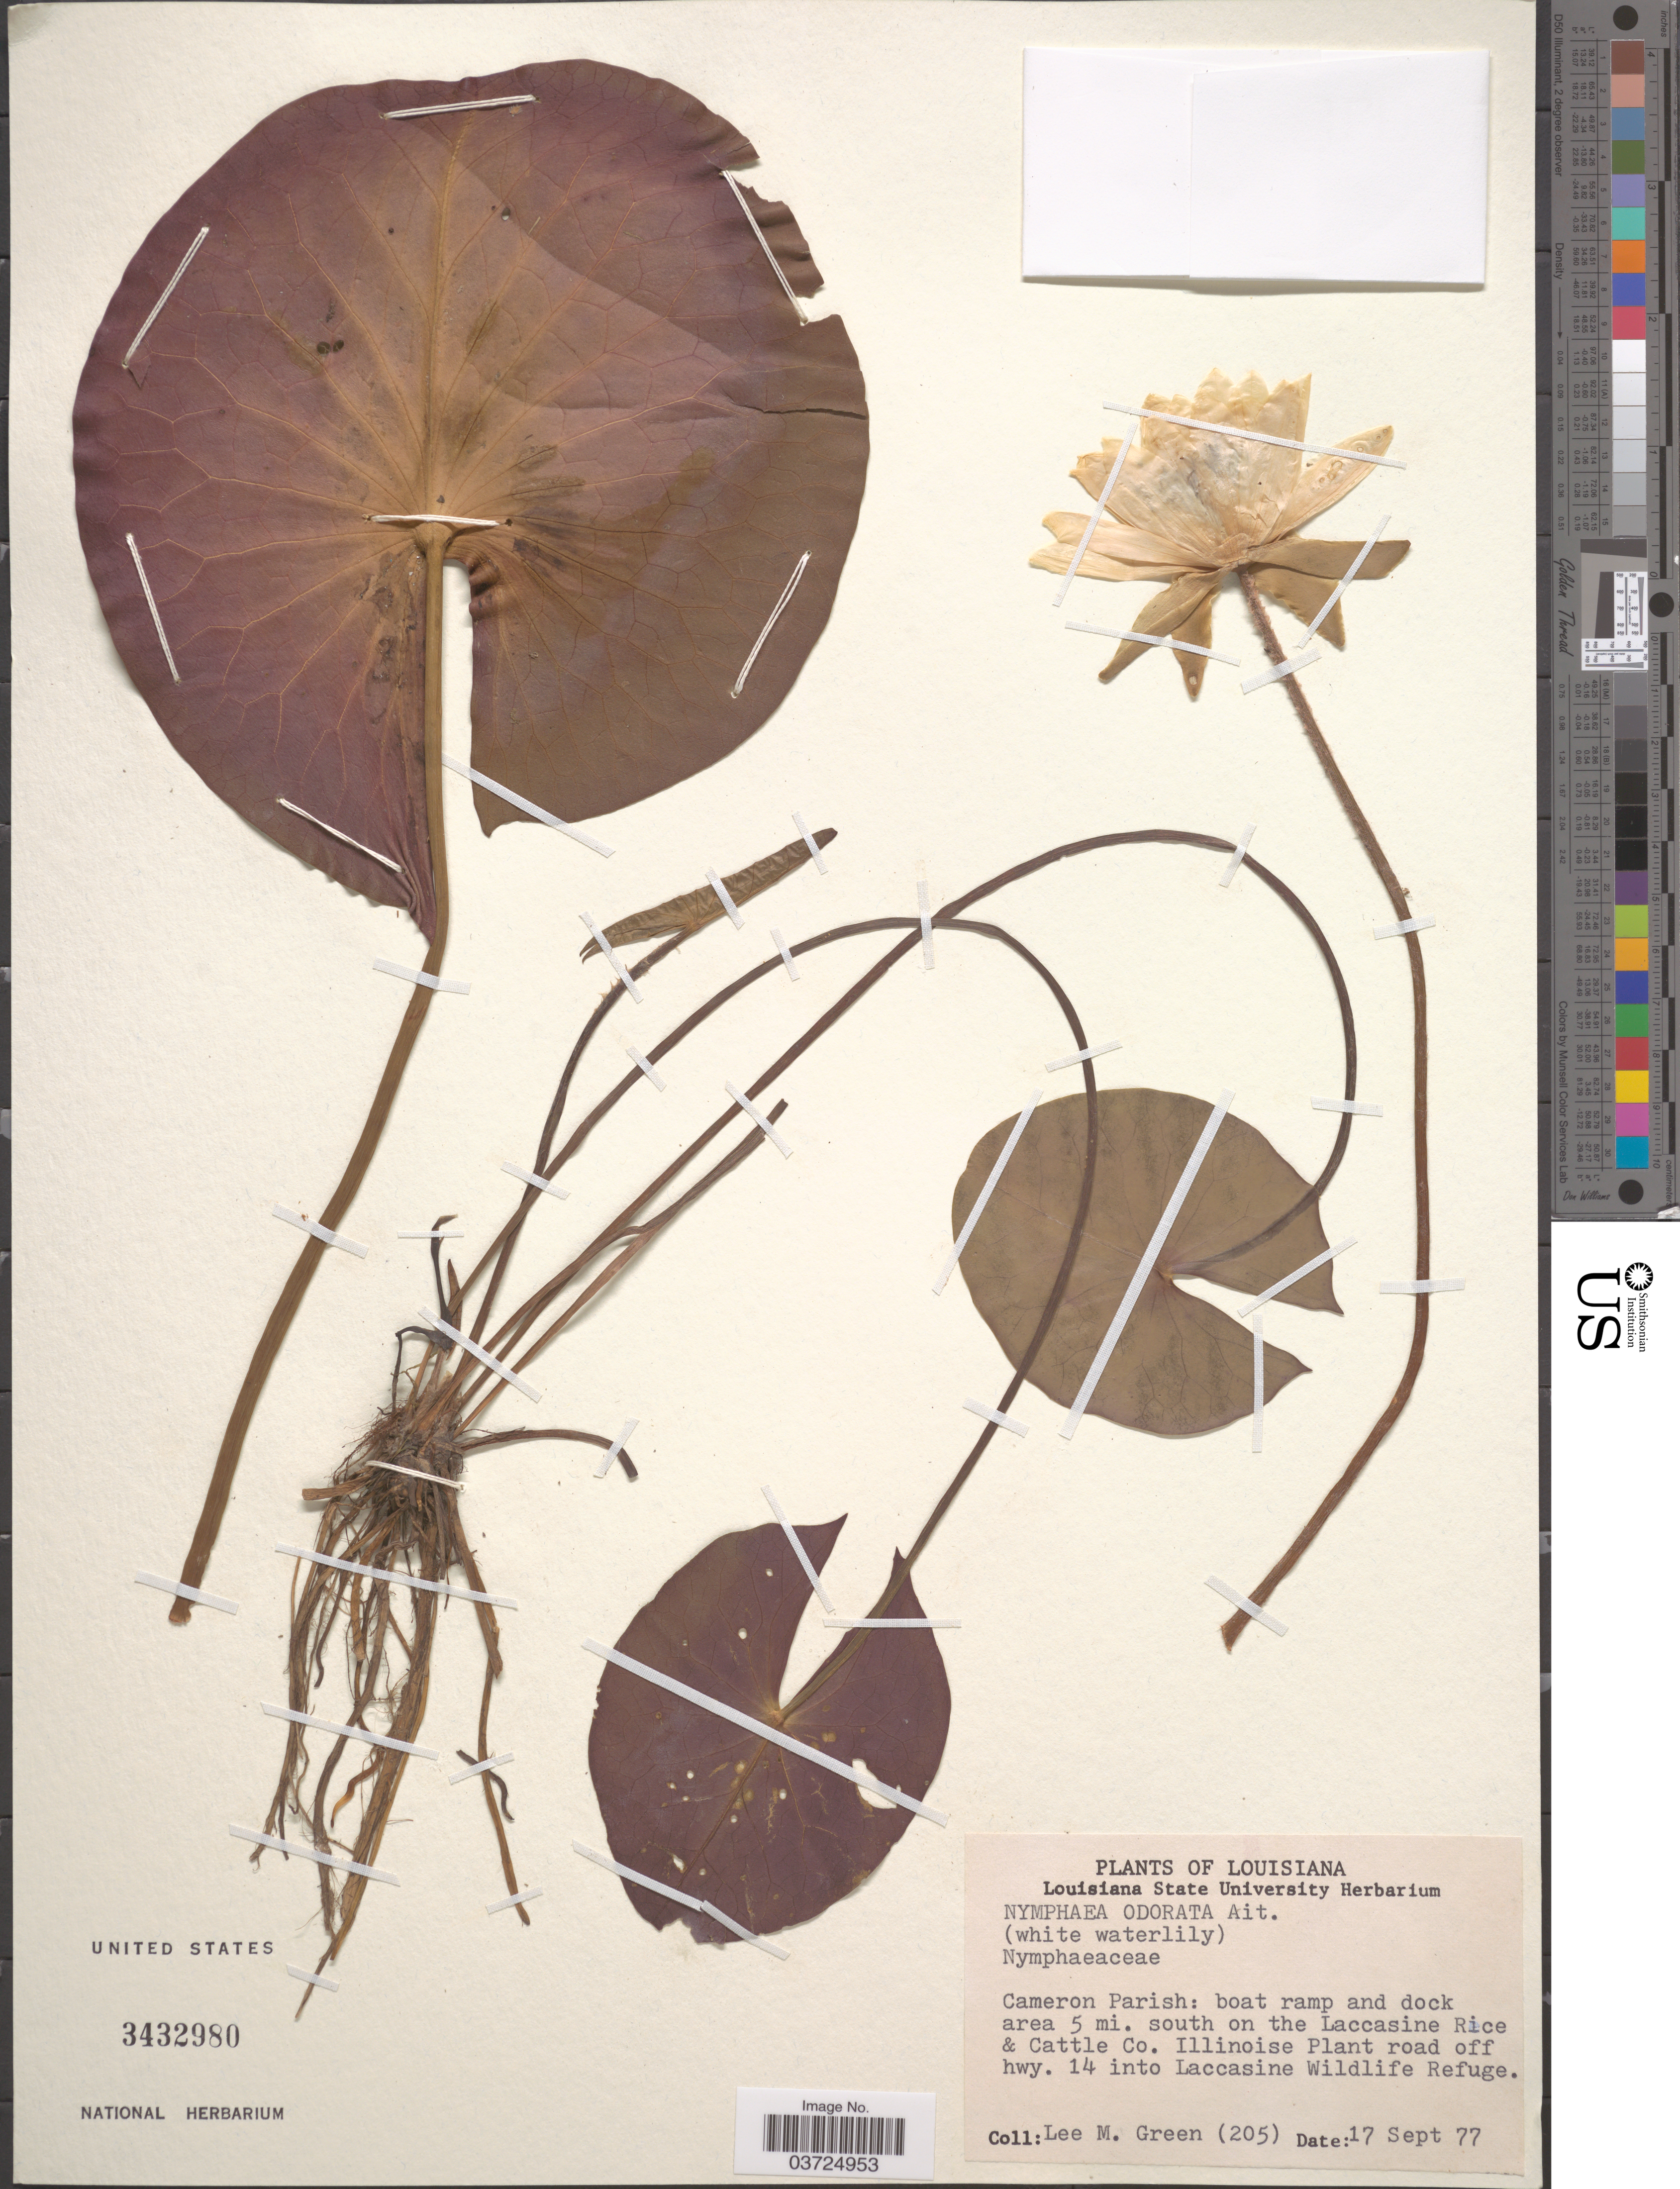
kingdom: Plantae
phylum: Tracheophyta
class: Magnoliopsida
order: Nymphaeales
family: Nymphaeaceae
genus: Nymphaea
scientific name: Nymphaea odorata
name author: Aiton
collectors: L. Green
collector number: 205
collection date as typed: Transcribed d/m/y: 17/9/77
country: United States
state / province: Louisiana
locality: Cameron Parish: boat ramp and dock area 5 mi. south on the Laccasine Rice & Cattle Co. Illinoise Plant road off hwy. 14 into Laccasine Wildlife Refuge.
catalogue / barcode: US 3432980